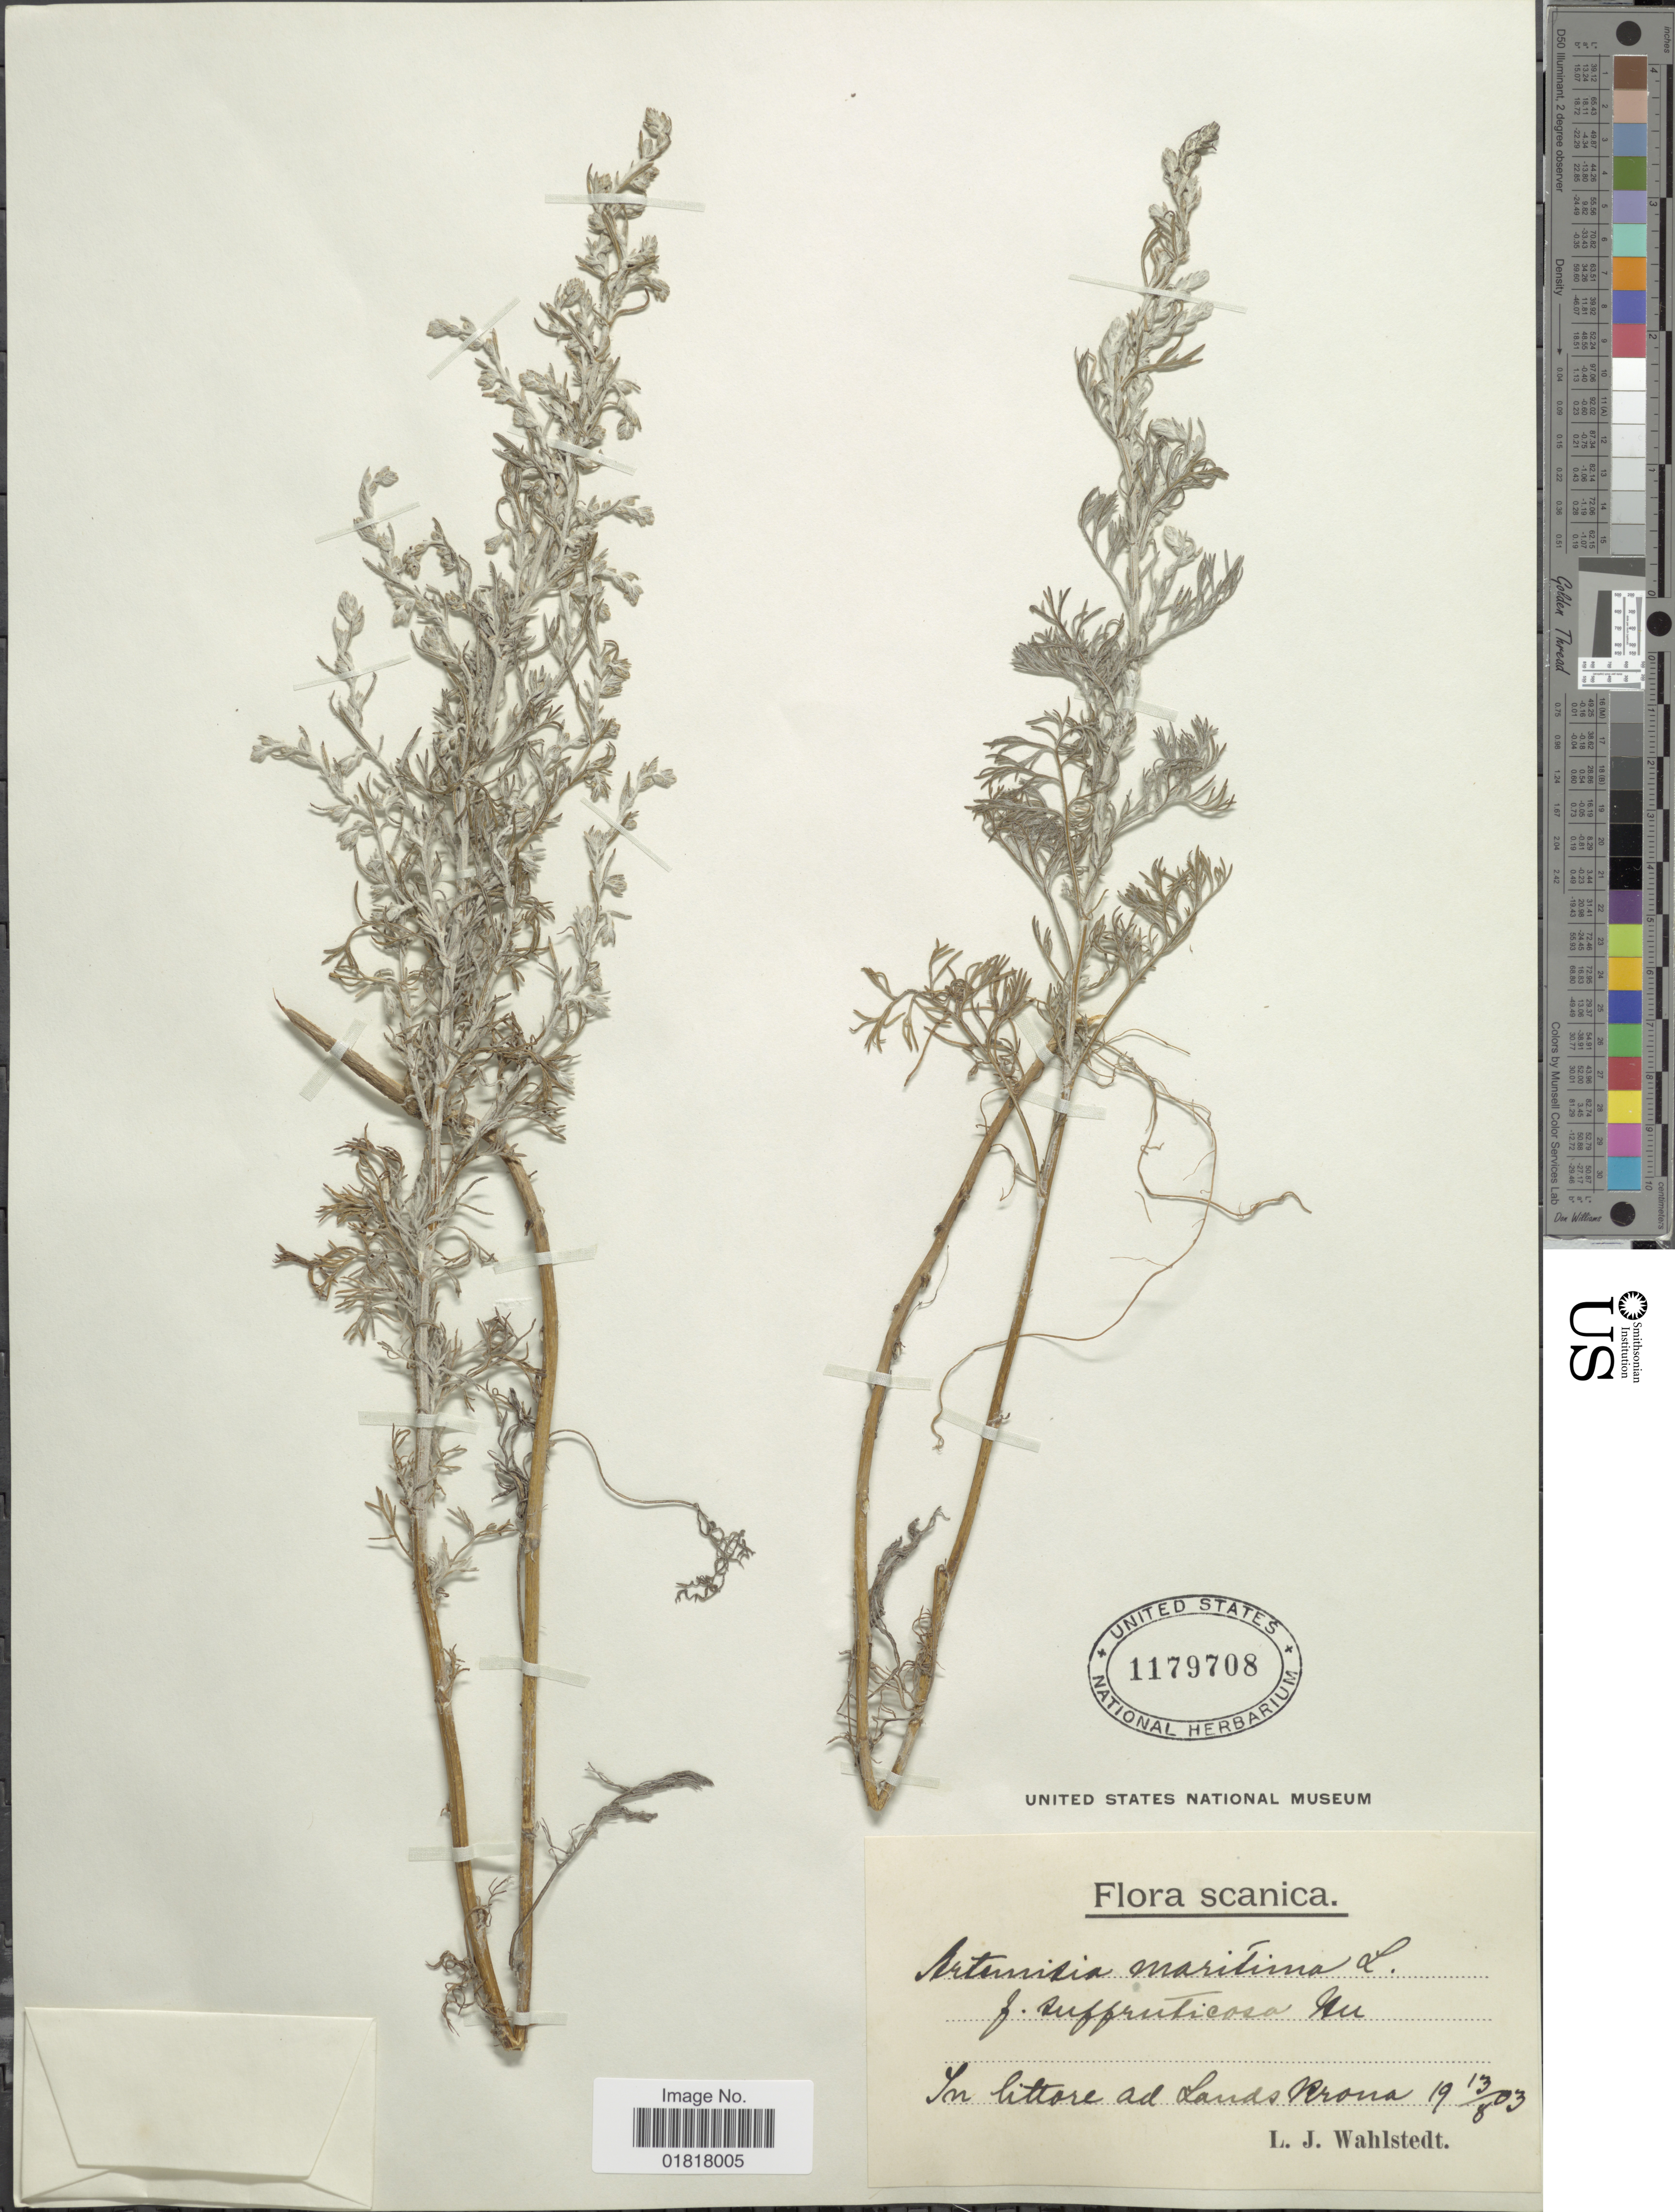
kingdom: Plantae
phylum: Tracheophyta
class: Magnoliopsida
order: Asterales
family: Asteraceae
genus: Artemisia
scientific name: Artemisia maritima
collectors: L. J. Wahlstedt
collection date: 1903-08-13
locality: Scanica, in lottore ad Lands Rona [interpreted]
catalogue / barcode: US 1179708